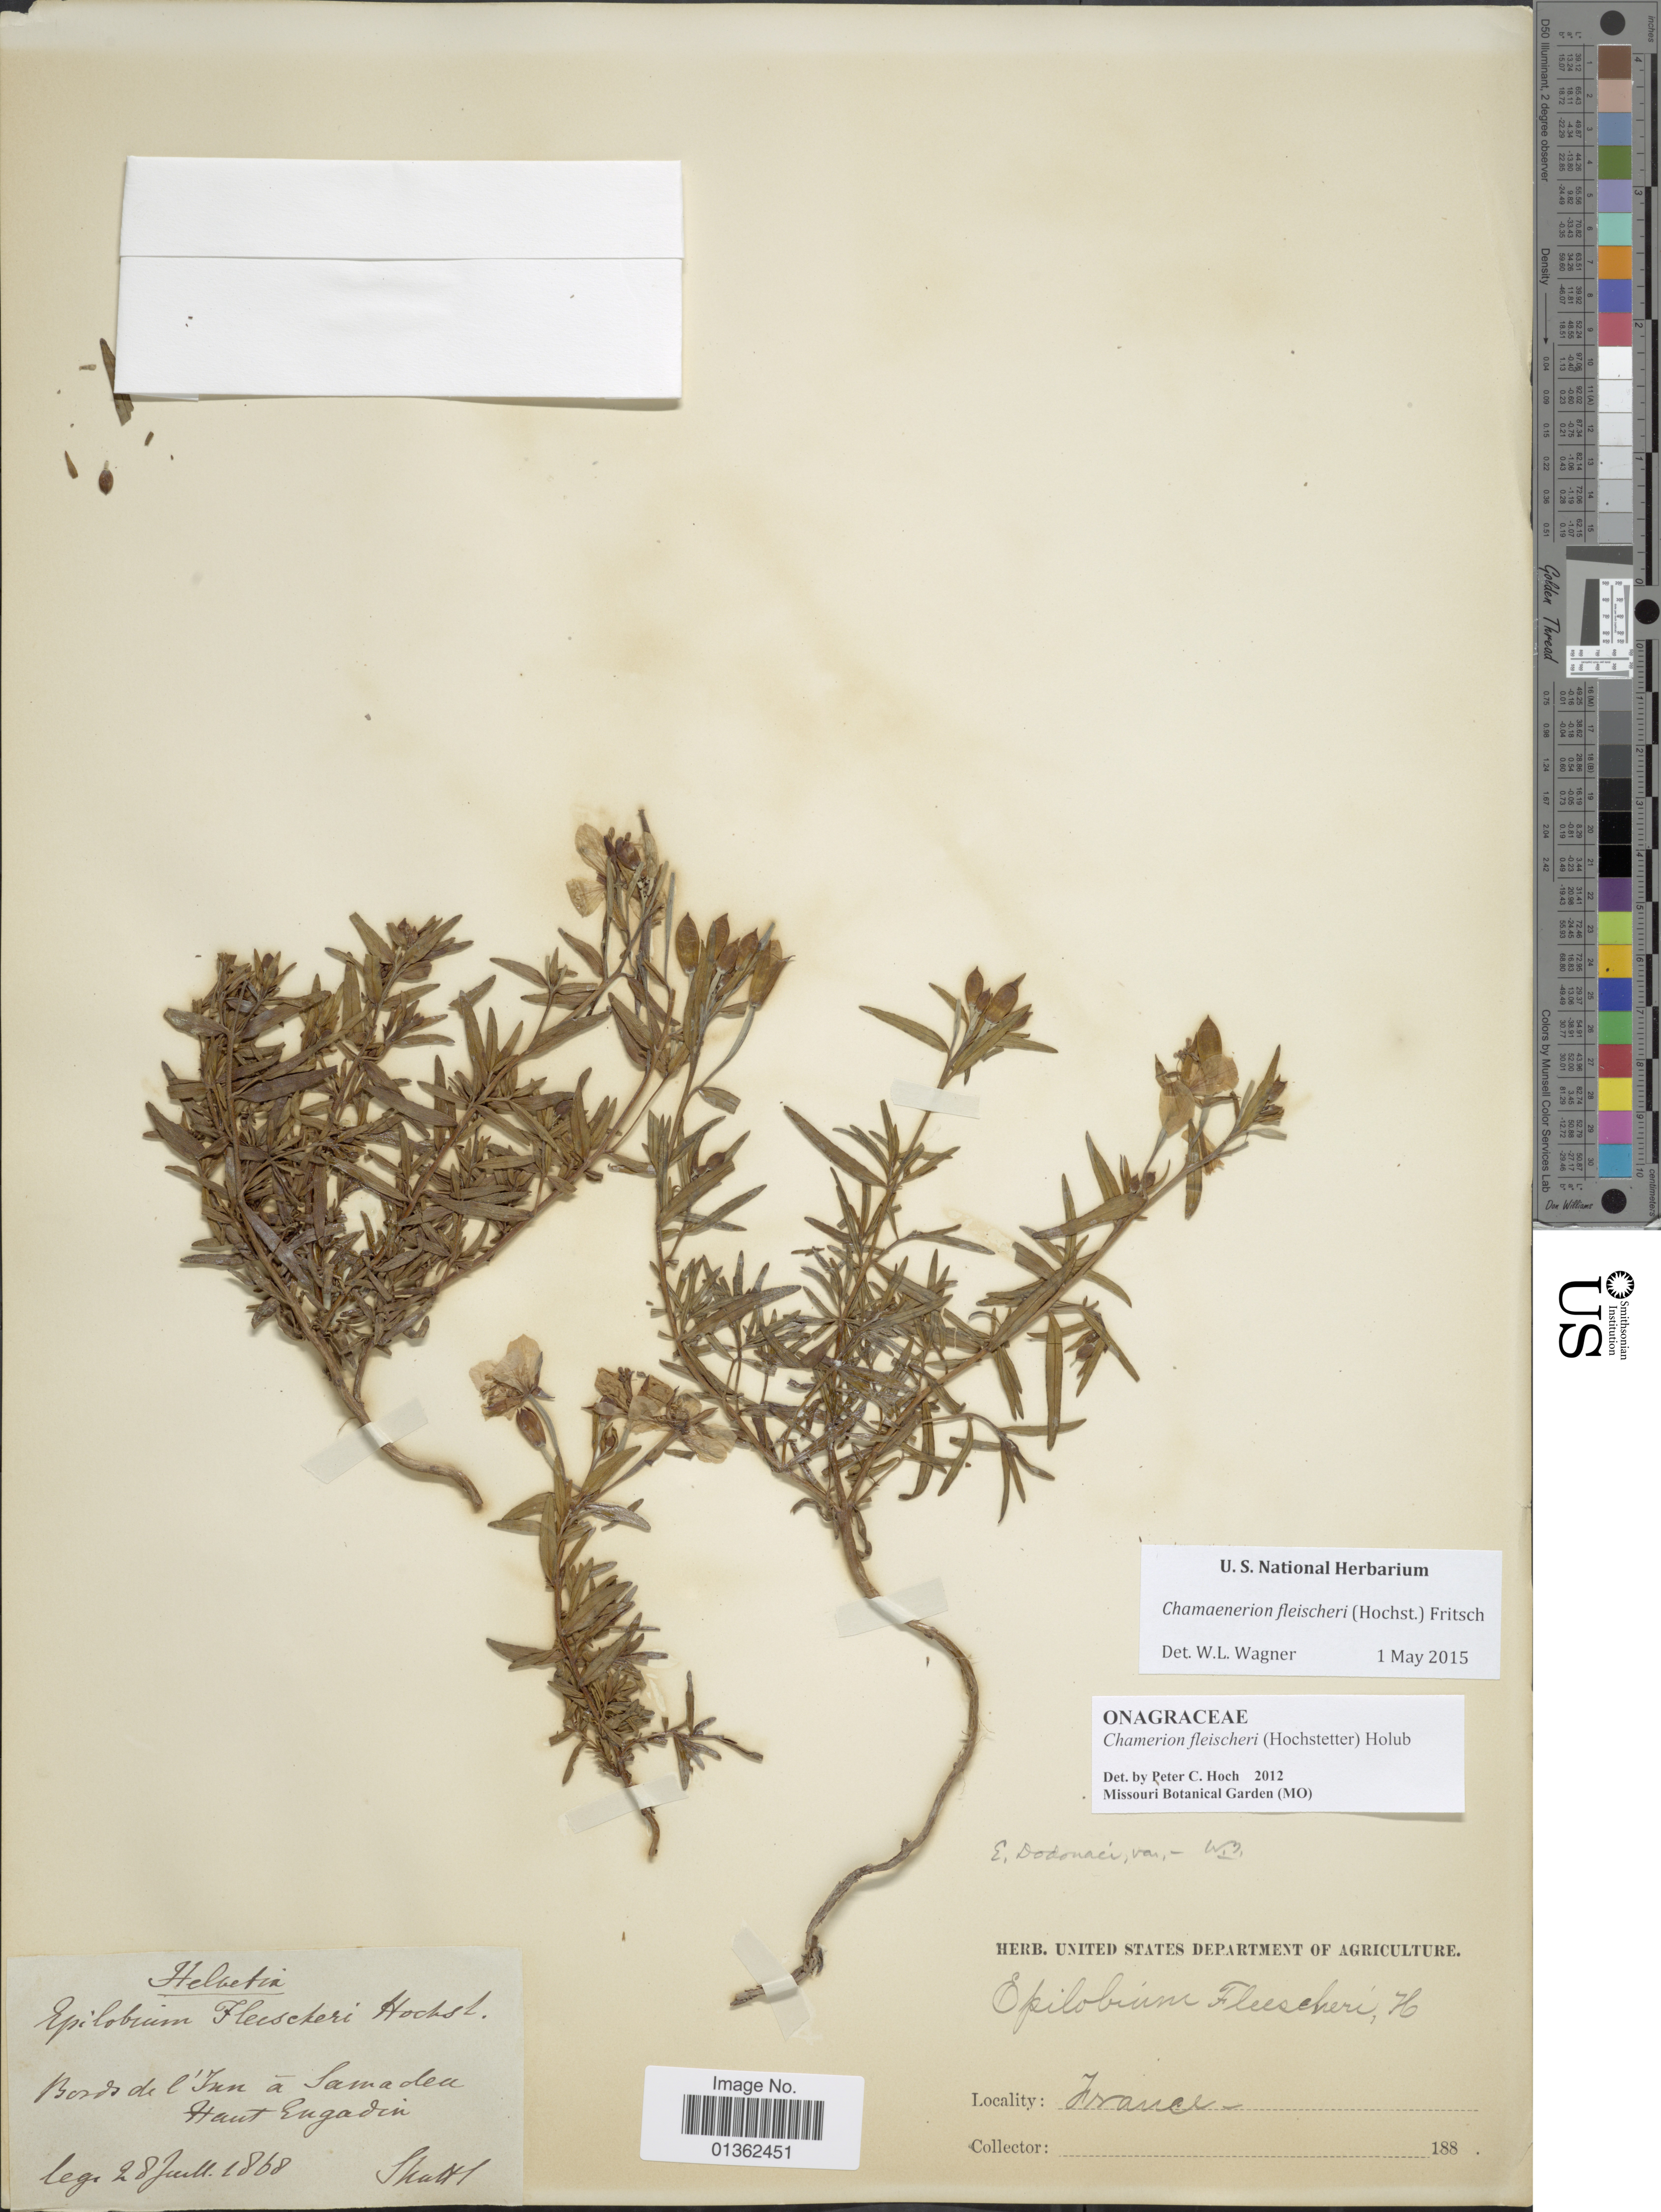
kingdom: Plantae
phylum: Tracheophyta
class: Magnoliopsida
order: Myrtales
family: Onagraceae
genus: Chamaenerion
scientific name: Chamaenerion fleischeri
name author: (Hochst.) Fritsch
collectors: Shaw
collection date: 1868-07-28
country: Switzerland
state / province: Graubunden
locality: Helvetia. Bords de l'Inn á Samedan, Haut Engadin.